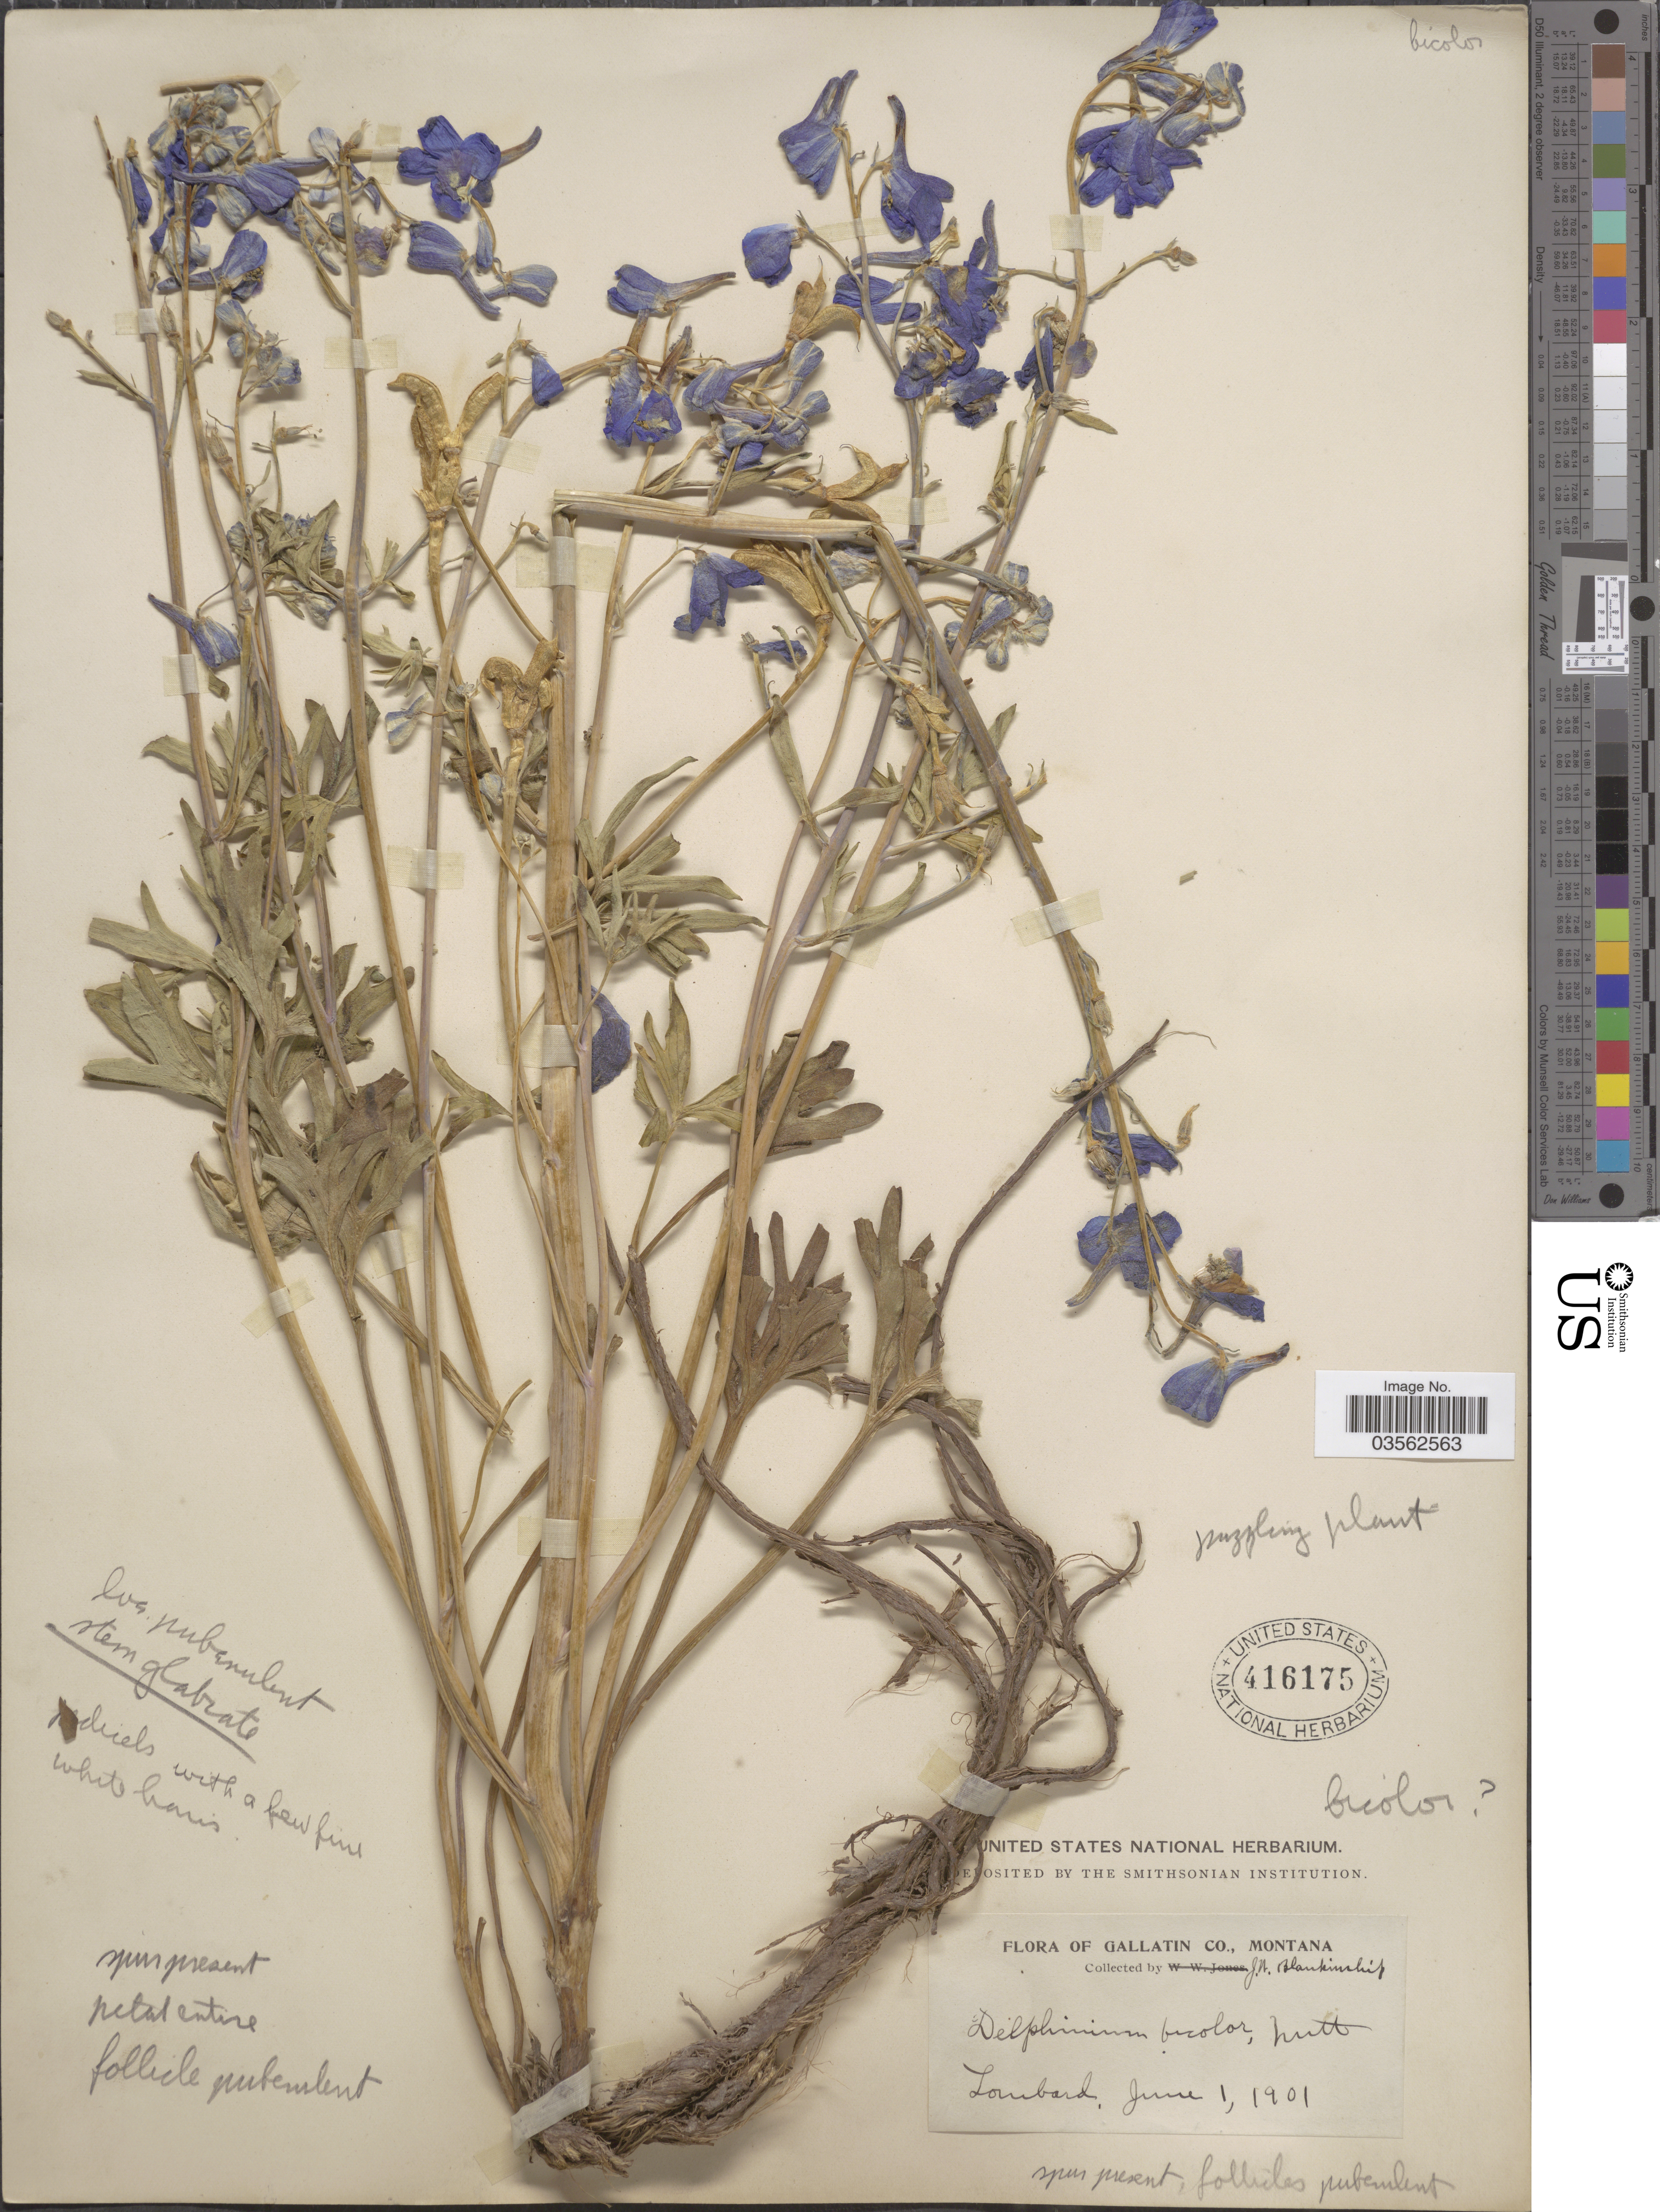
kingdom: Plantae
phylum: Tracheophyta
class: Magnoliopsida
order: Ranunculales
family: Ranunculaceae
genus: Delphinium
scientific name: Delphinium bicolor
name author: Nutt.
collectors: J. W. Blankinship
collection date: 1901-06-01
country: United States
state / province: Montana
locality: Gallatin Co. Lombard.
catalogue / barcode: US 416175